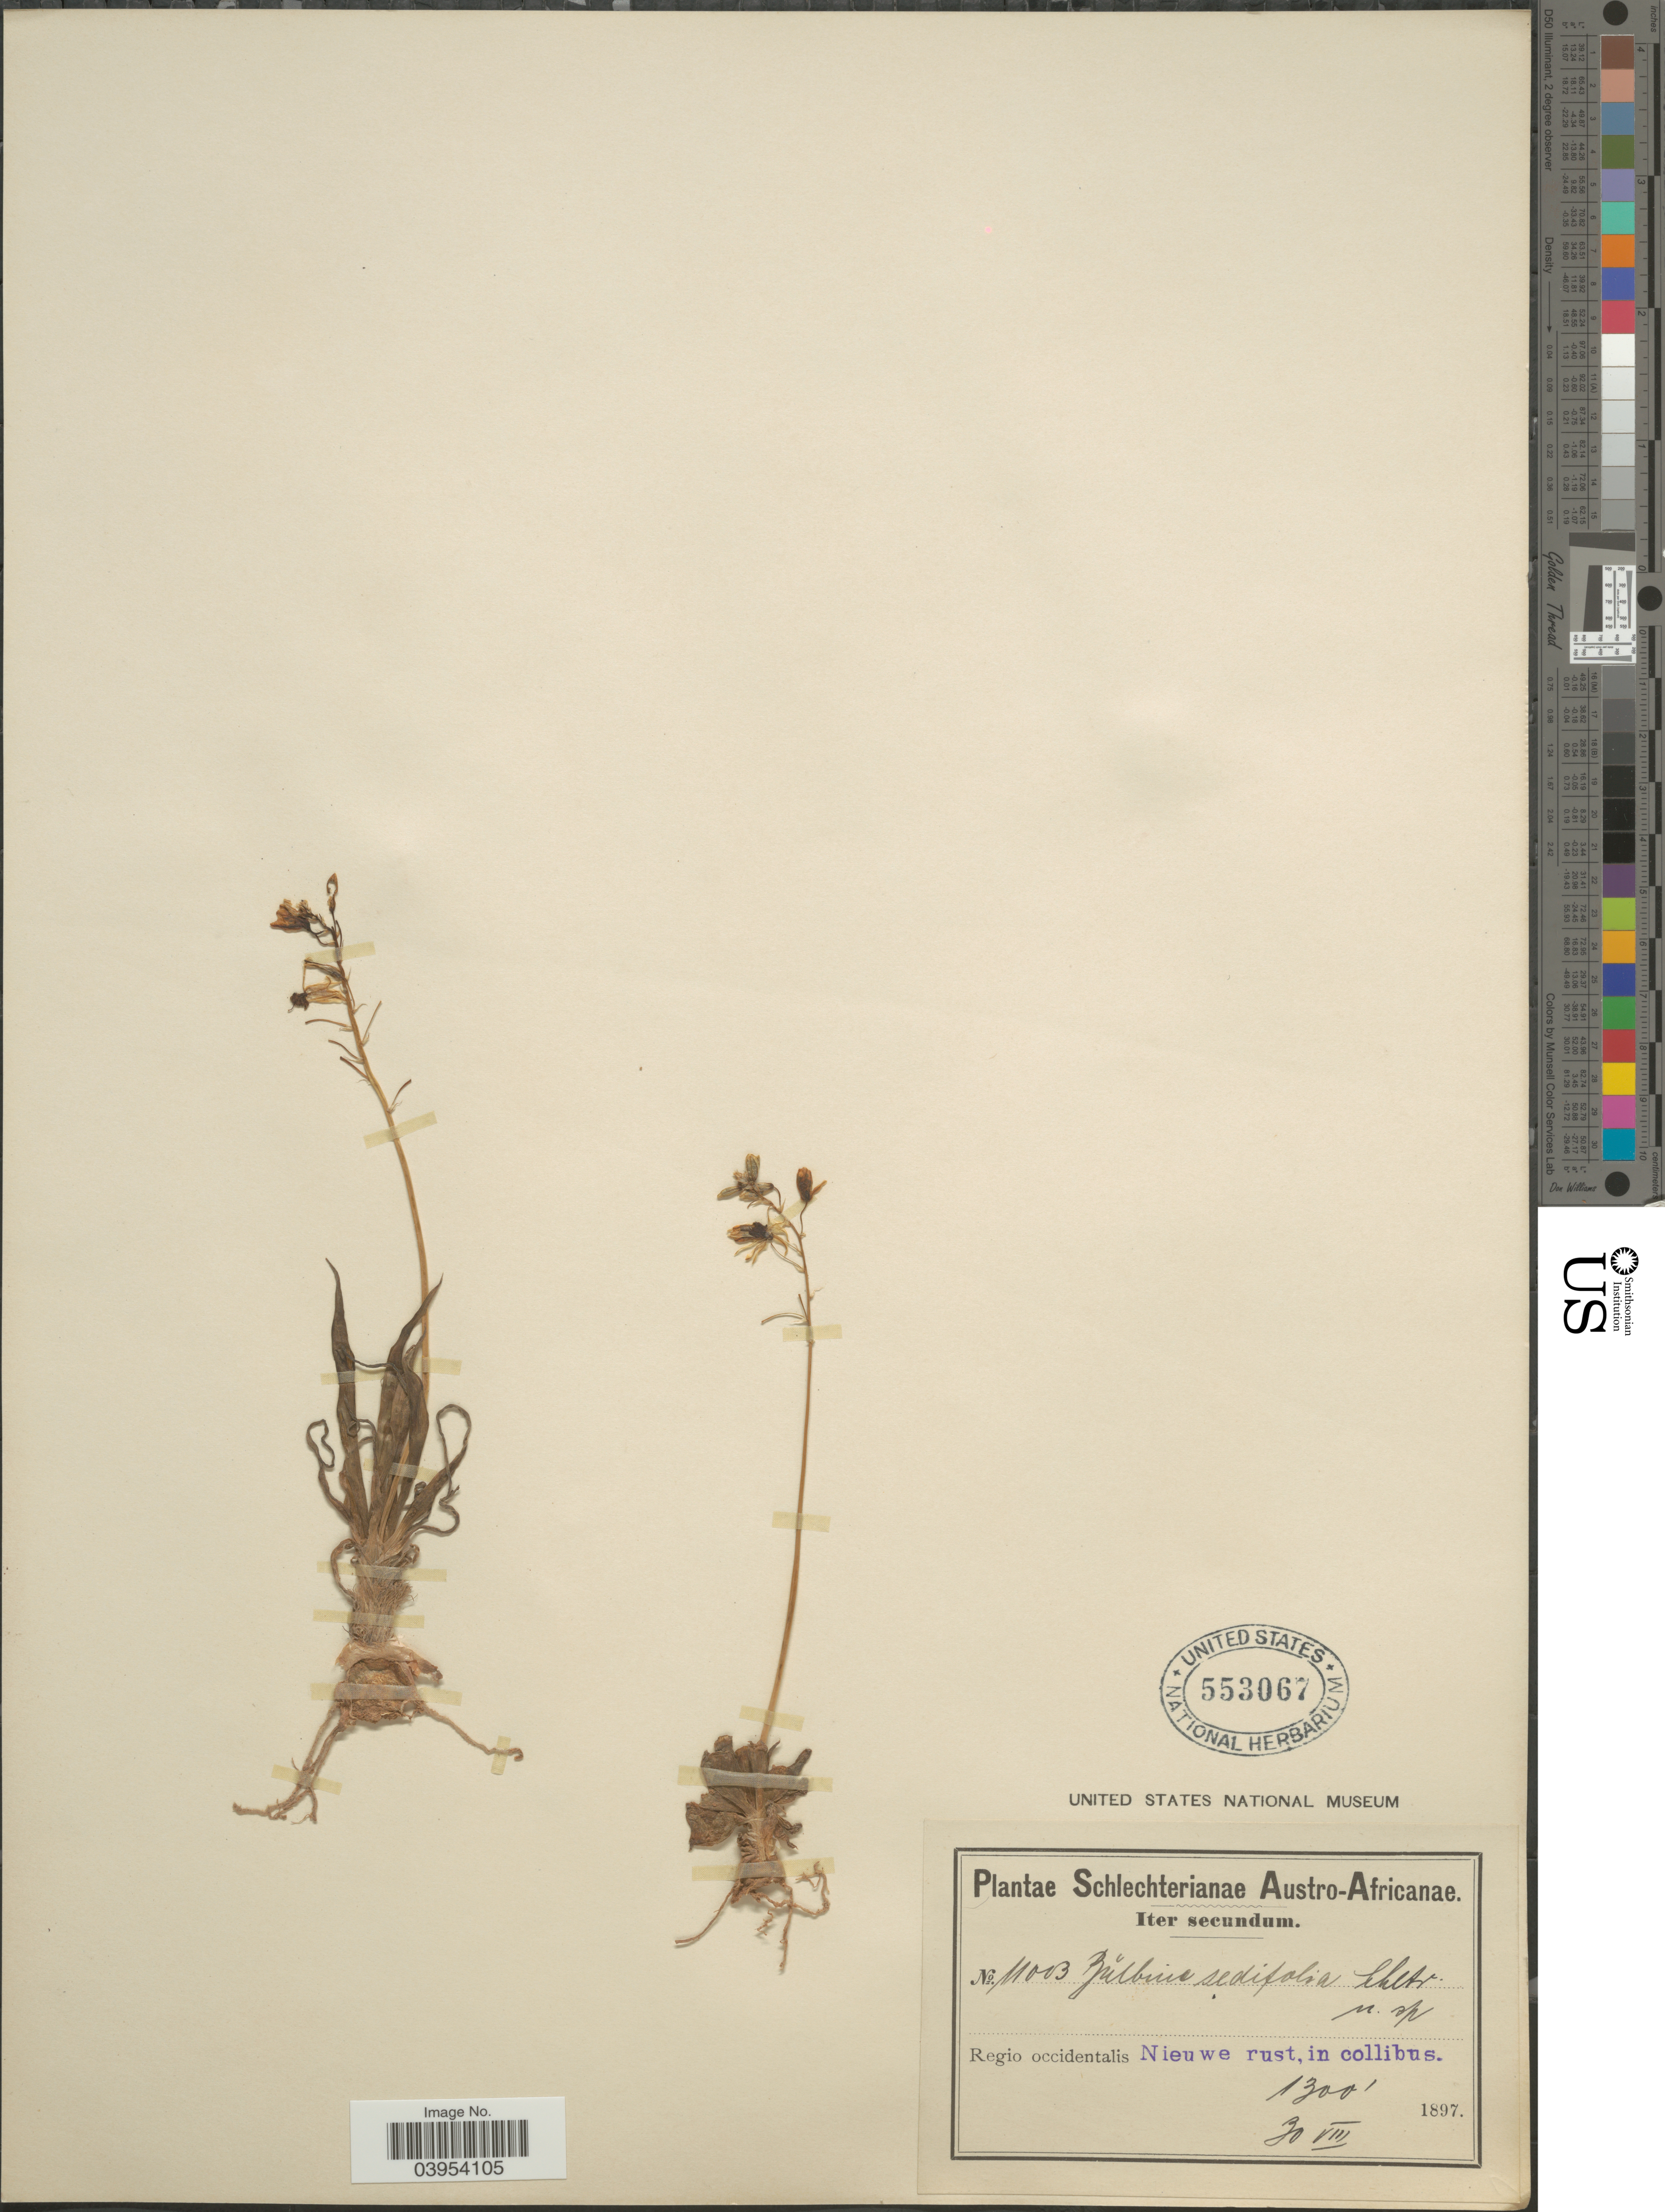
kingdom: Plantae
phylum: Tracheophyta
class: Liliopsida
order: Asparagales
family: Asphodelaceae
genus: Bulbine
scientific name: Bulbine sedifolia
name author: Schltr. ex Poelln.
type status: Type Collection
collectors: Schlechter, --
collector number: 11003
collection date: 1897-08-30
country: South Africa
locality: Austro-Africanae. Regio occidnetalis Nieuwe rust, in collibus.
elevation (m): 396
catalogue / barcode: US 553067